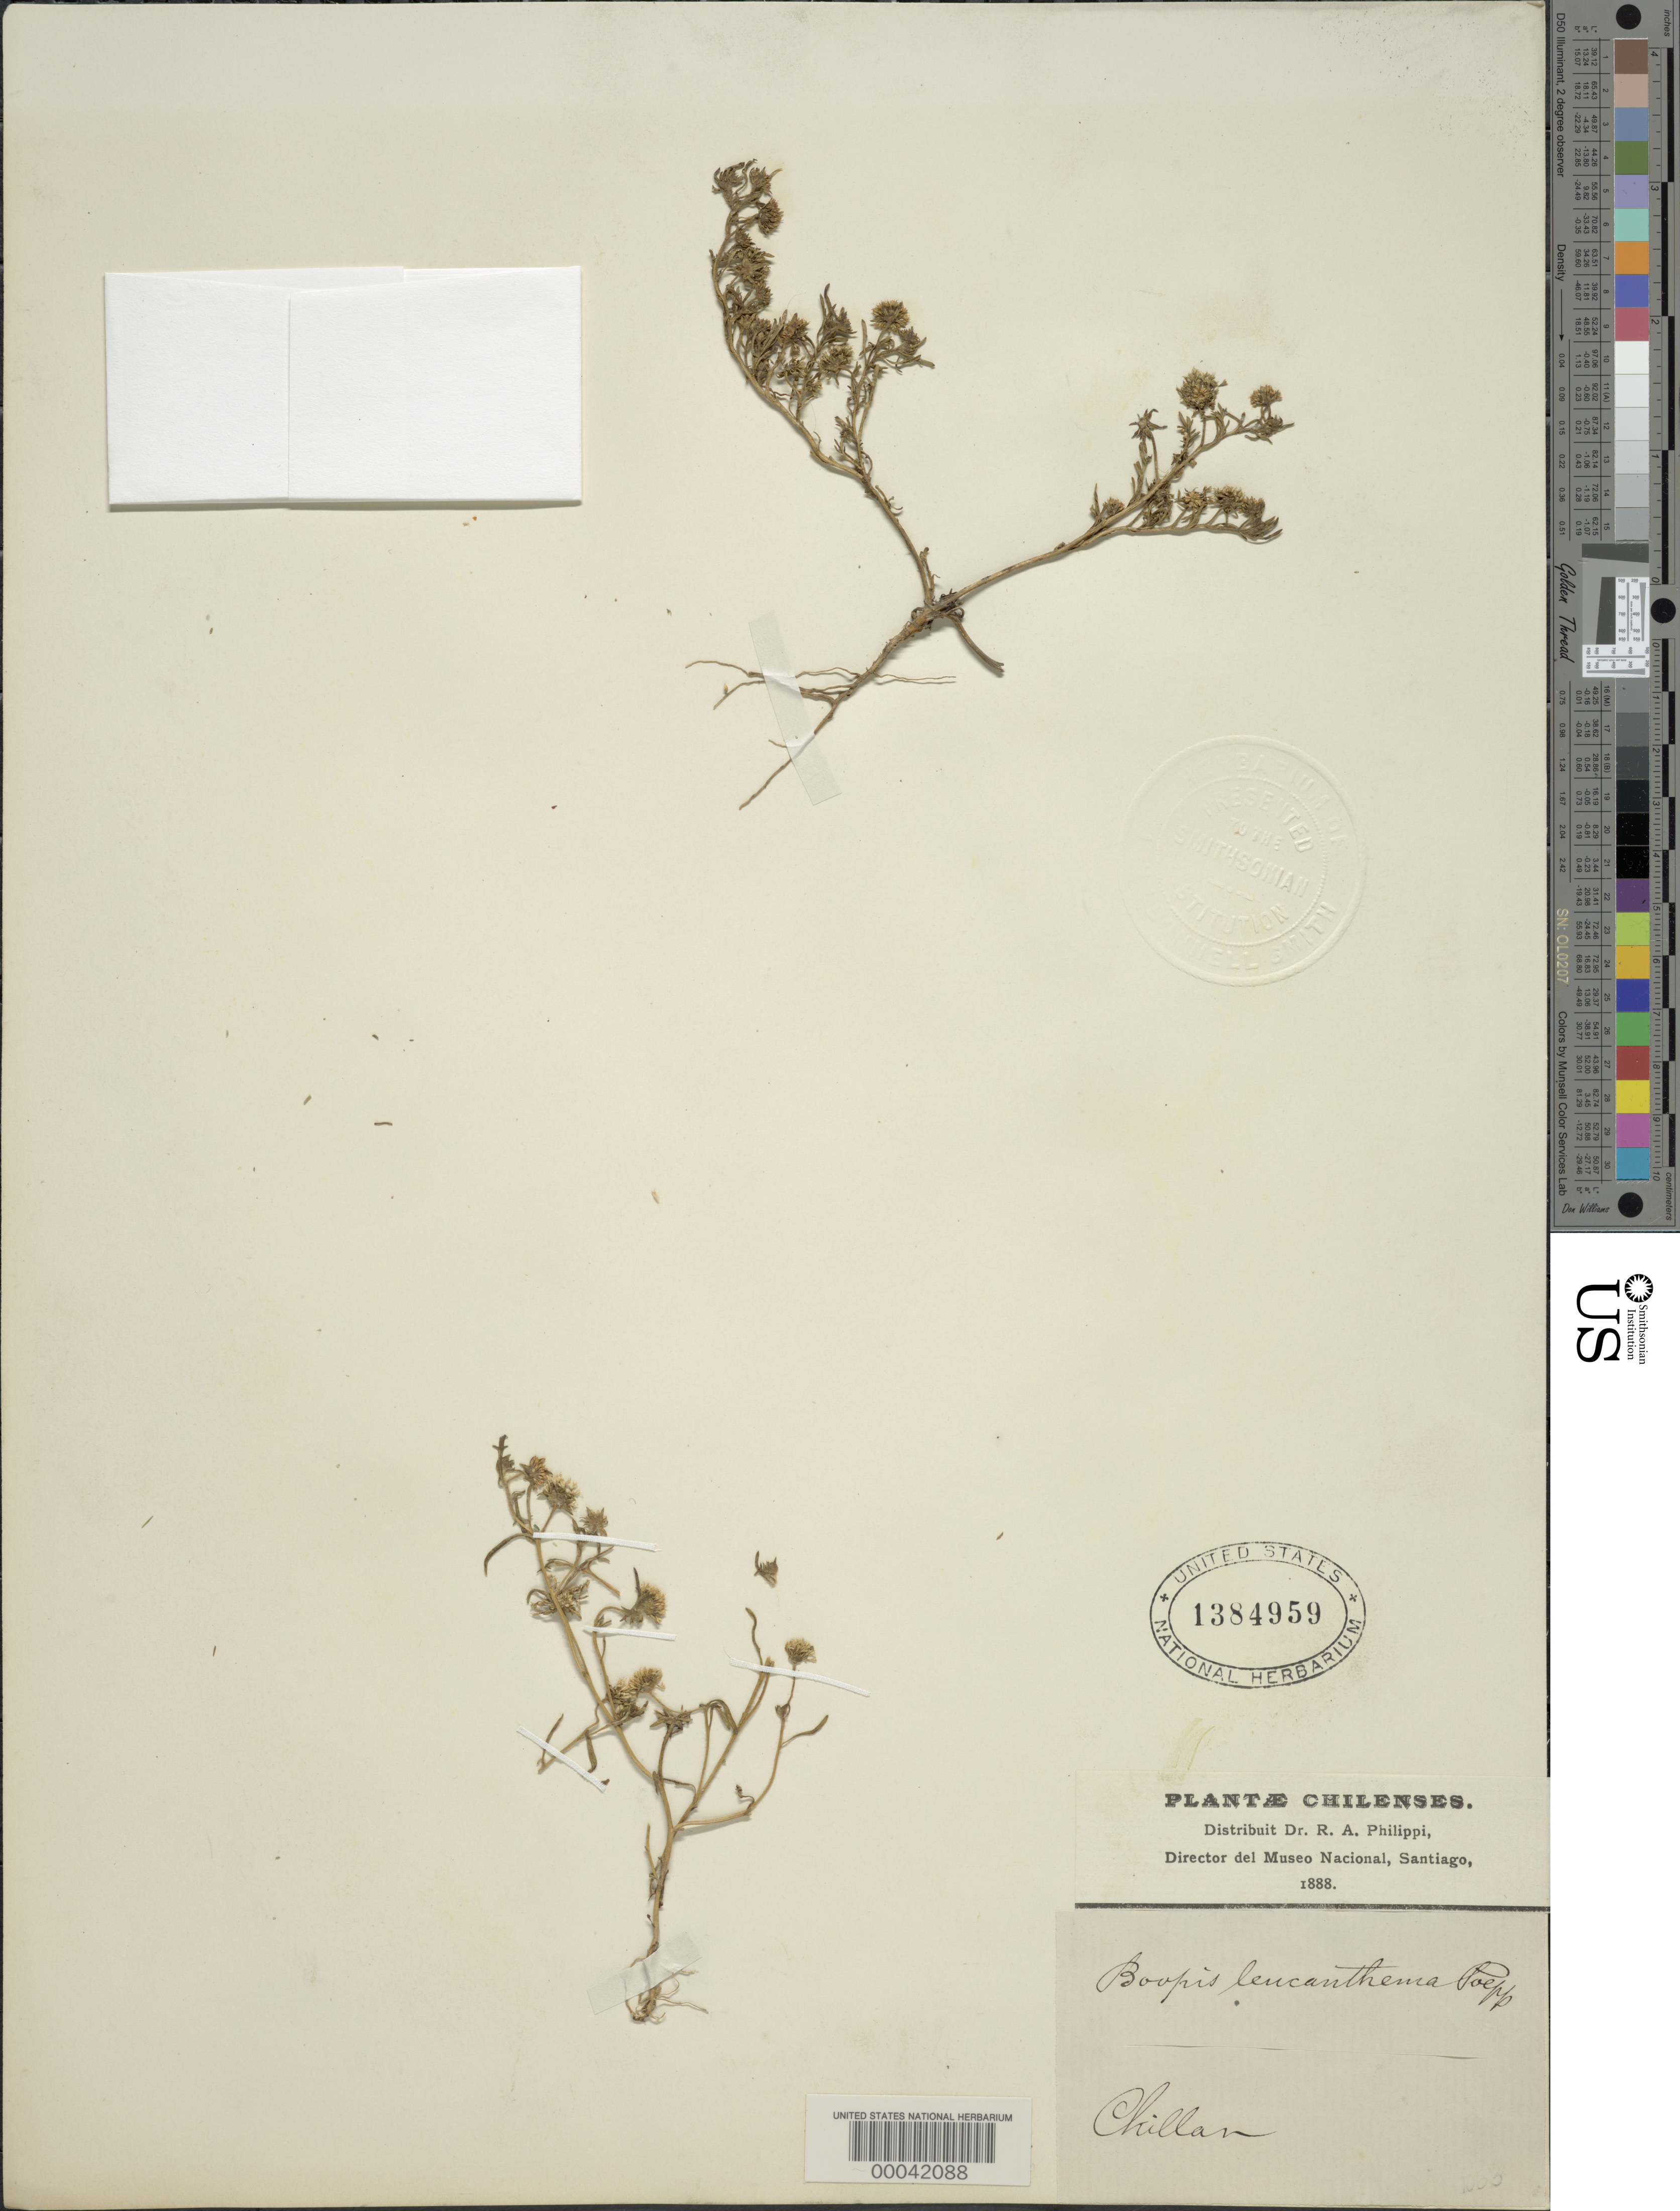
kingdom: Plantae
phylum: Tracheophyta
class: Magnoliopsida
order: Asterales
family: Calyceraceae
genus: Boopis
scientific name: Boopis leucanthema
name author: Poepp. ex Less.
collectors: R. A. Philippi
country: Chile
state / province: Bio-Bío (VIII)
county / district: Ñuble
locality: Chillan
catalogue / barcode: US 1384959